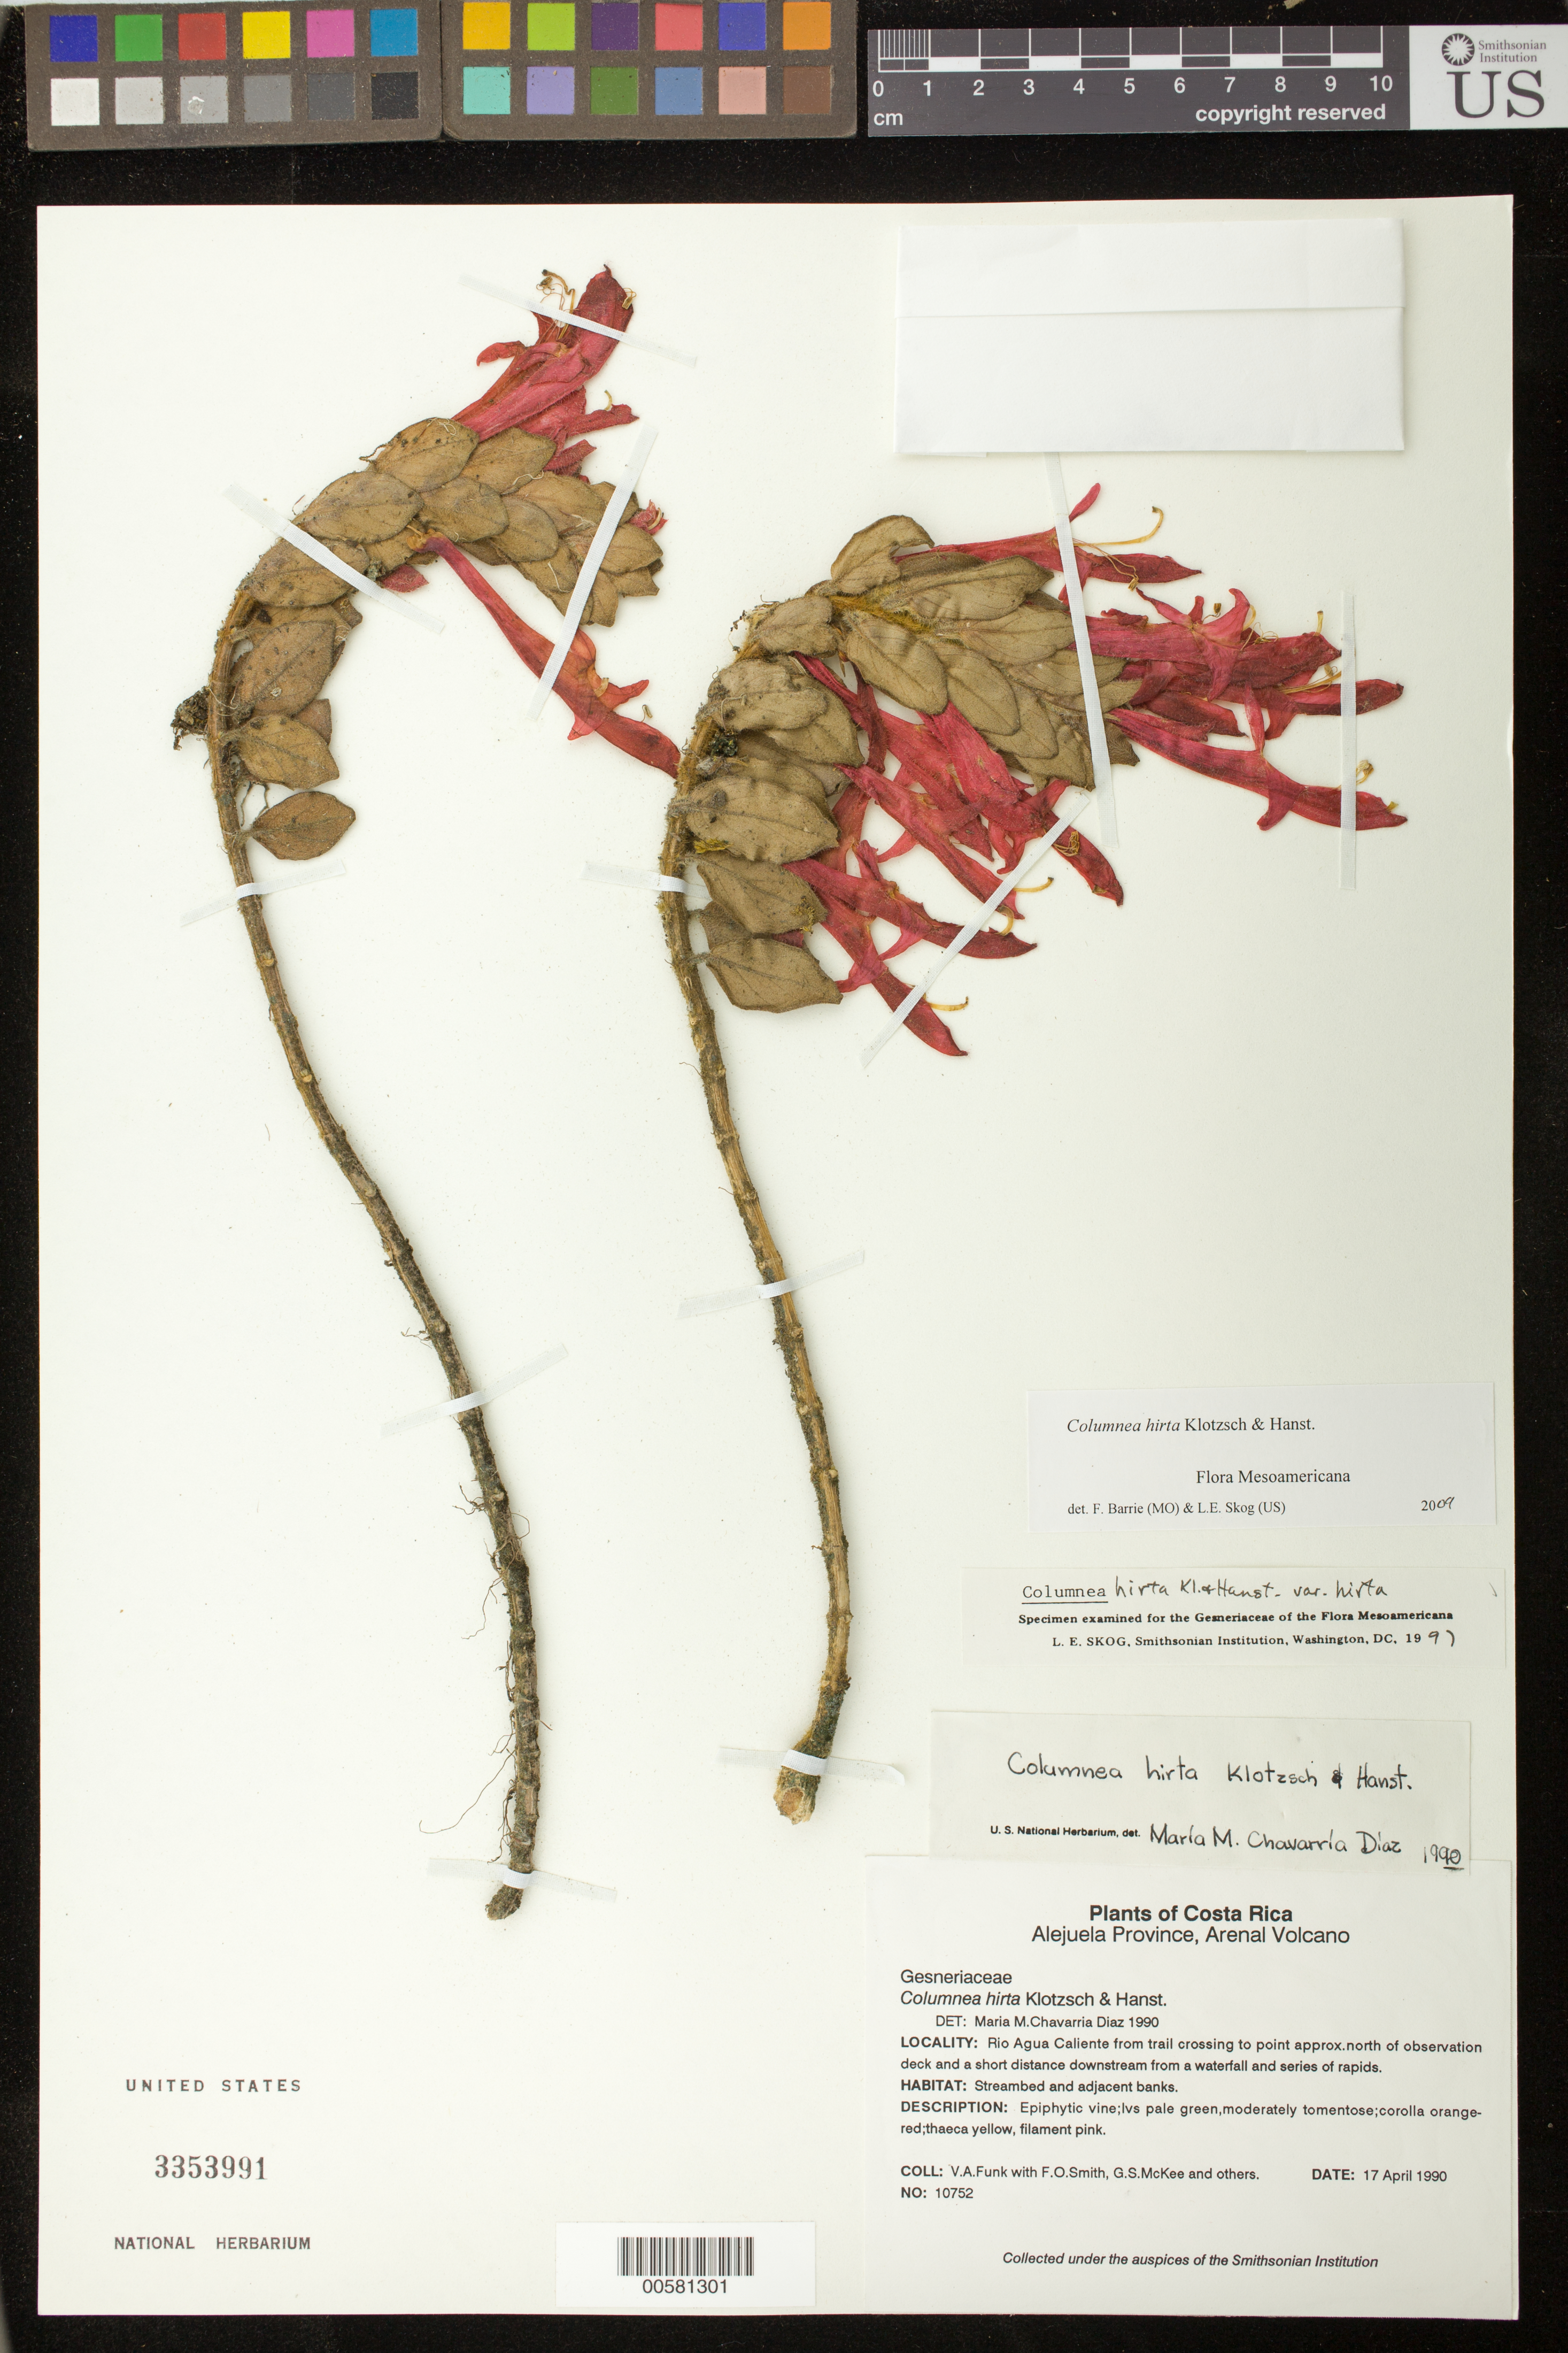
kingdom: Plantae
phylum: Tracheophyta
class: Magnoliopsida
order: Lamiales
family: Gesneriaceae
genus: Columnea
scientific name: Columnea hirta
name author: Klotzsch & Hanst.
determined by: Skog, Laurence E.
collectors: V. Funk, F. Smith, G. S. McKee & et al.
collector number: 10752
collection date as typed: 17 Apr 1990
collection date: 1990-04-17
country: Costa Rica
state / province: Alajuela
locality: Arenal Volcano; Rio Agua Caliente from trail crossing to point approx. N of observation deck and a short distance downstream from a waterfall and series of rapids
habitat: Streambed and adjacent banks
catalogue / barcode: US 3353991